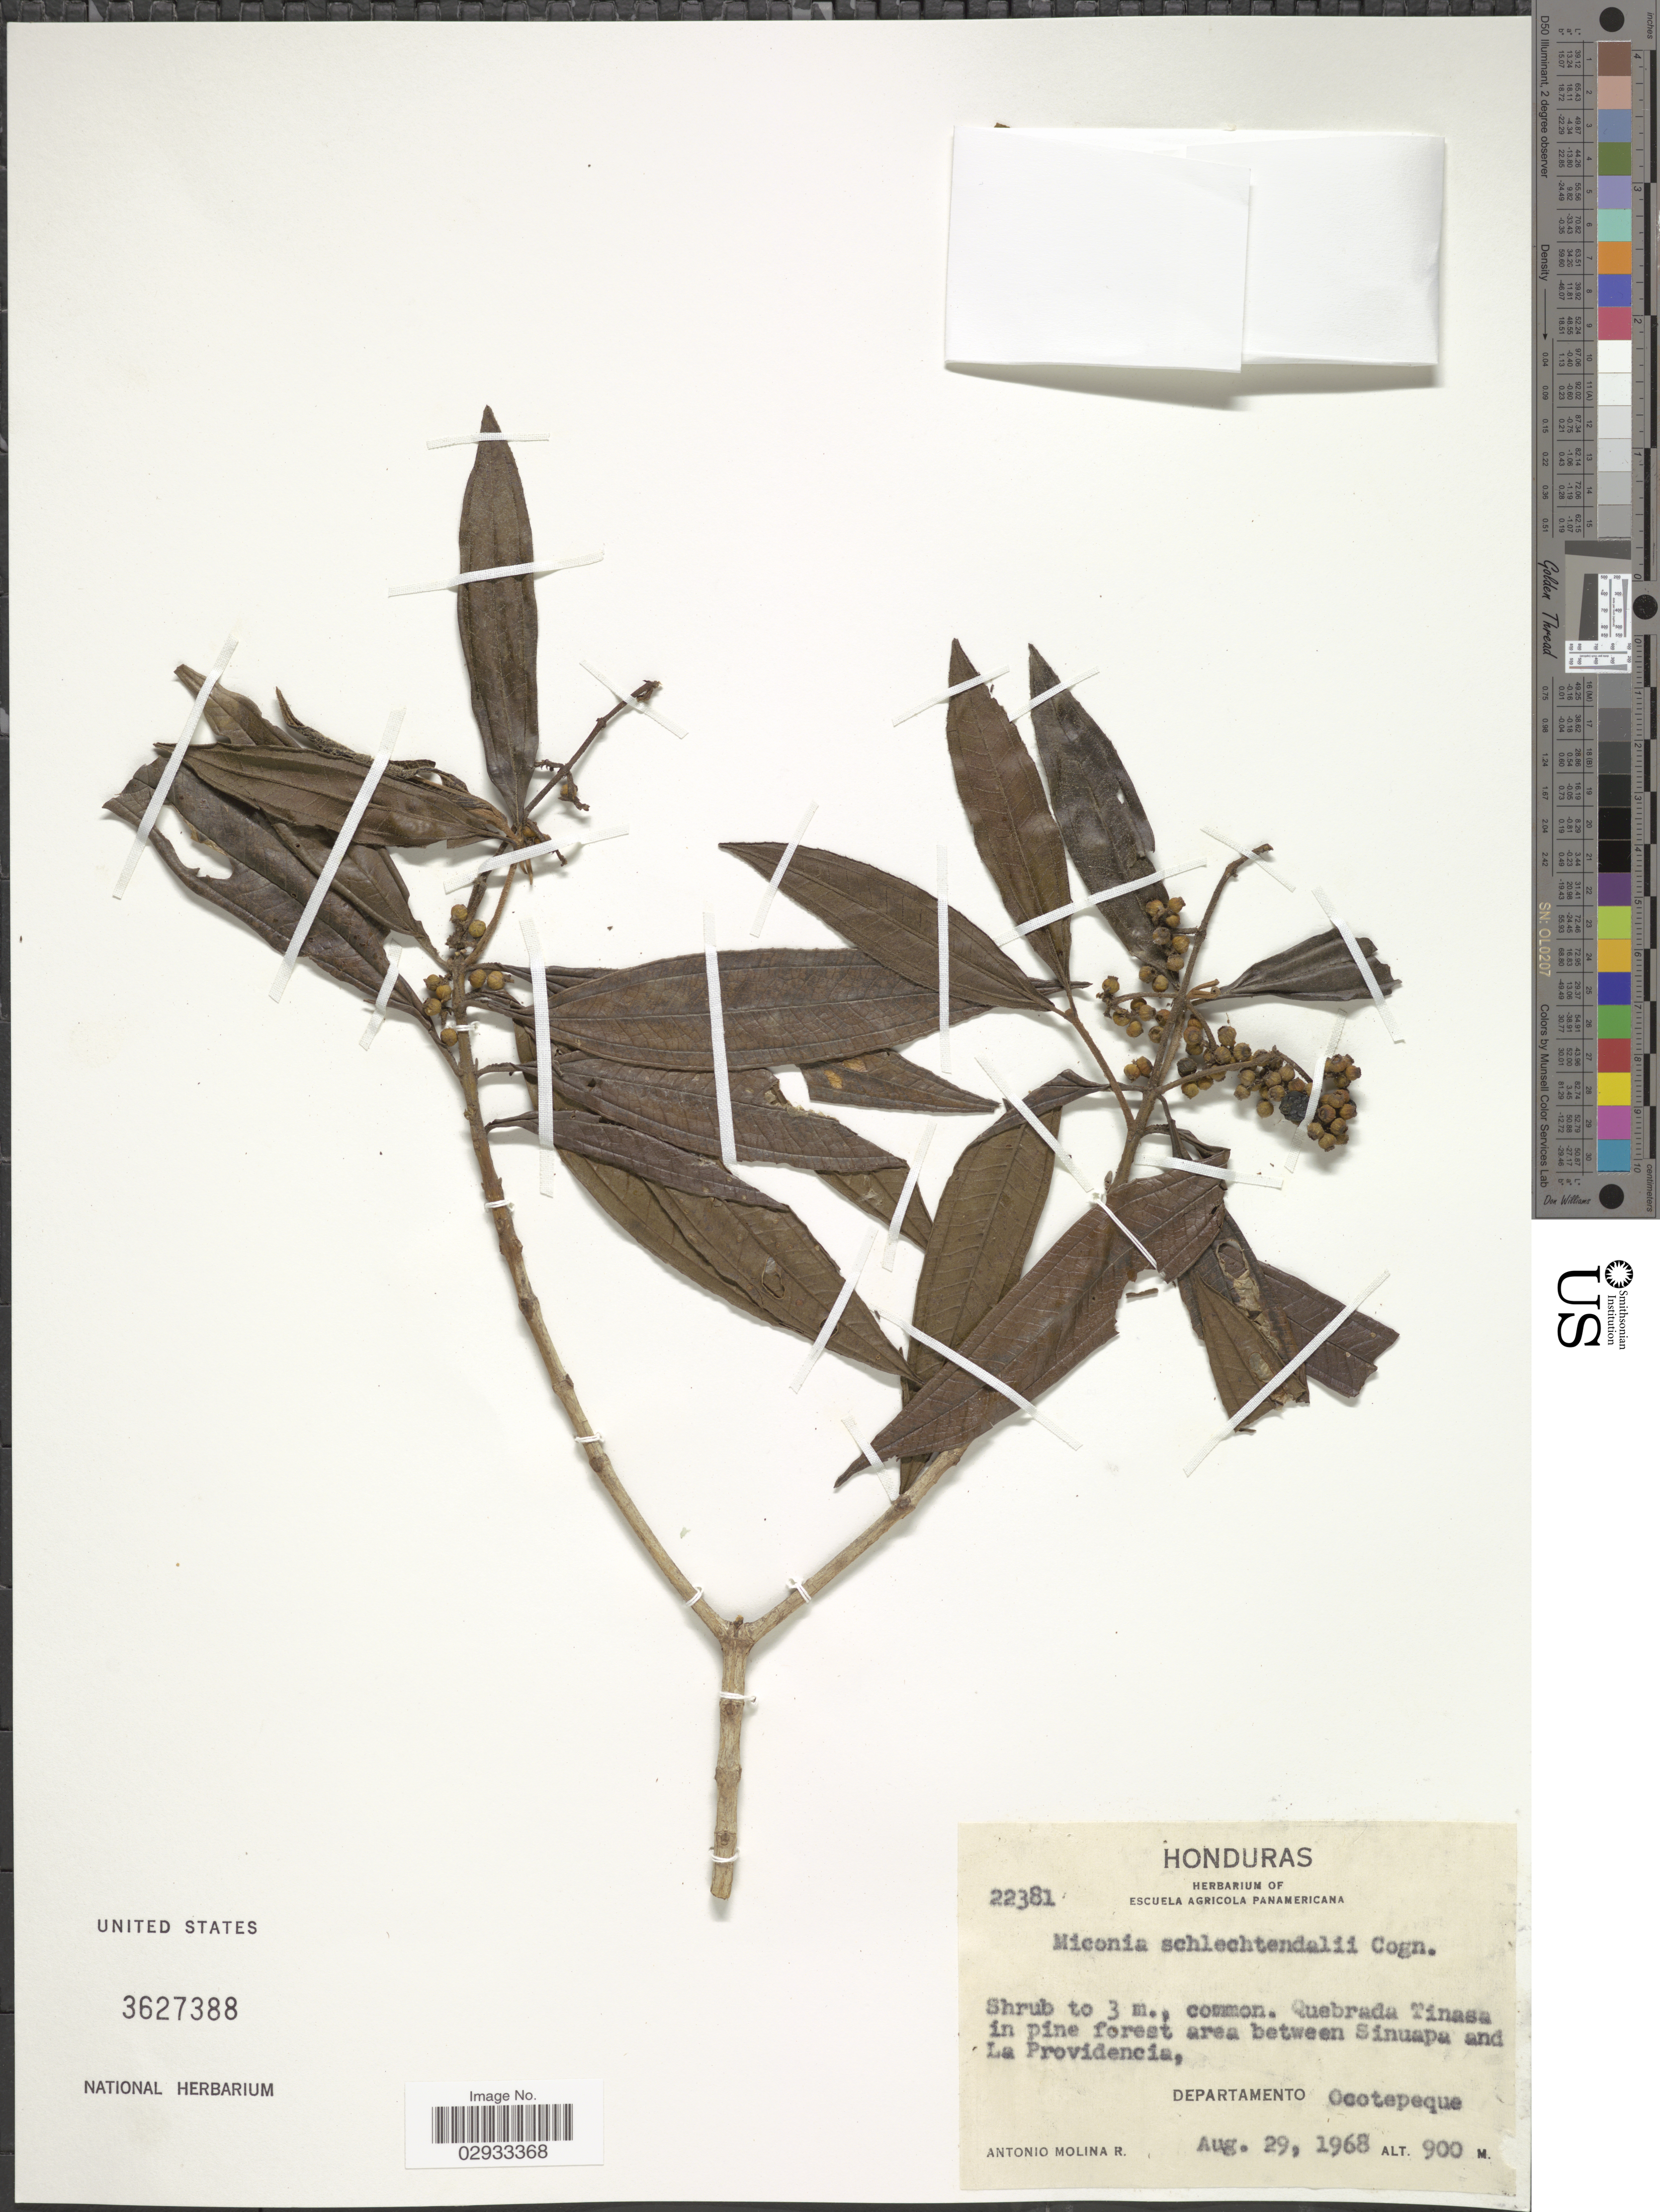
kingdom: Plantae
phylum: Tracheophyta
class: Magnoliopsida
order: Myrtales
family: Melastomataceae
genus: Miconia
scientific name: Miconia schlechtendalii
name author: Cogn. in DC.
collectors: A. Molina R.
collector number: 22381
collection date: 1968-08-29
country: Honduras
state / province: Ocotepeque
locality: Area between Sinuapa and La Providencia, Departamento Ocotepeque.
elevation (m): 900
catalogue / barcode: US 3627388